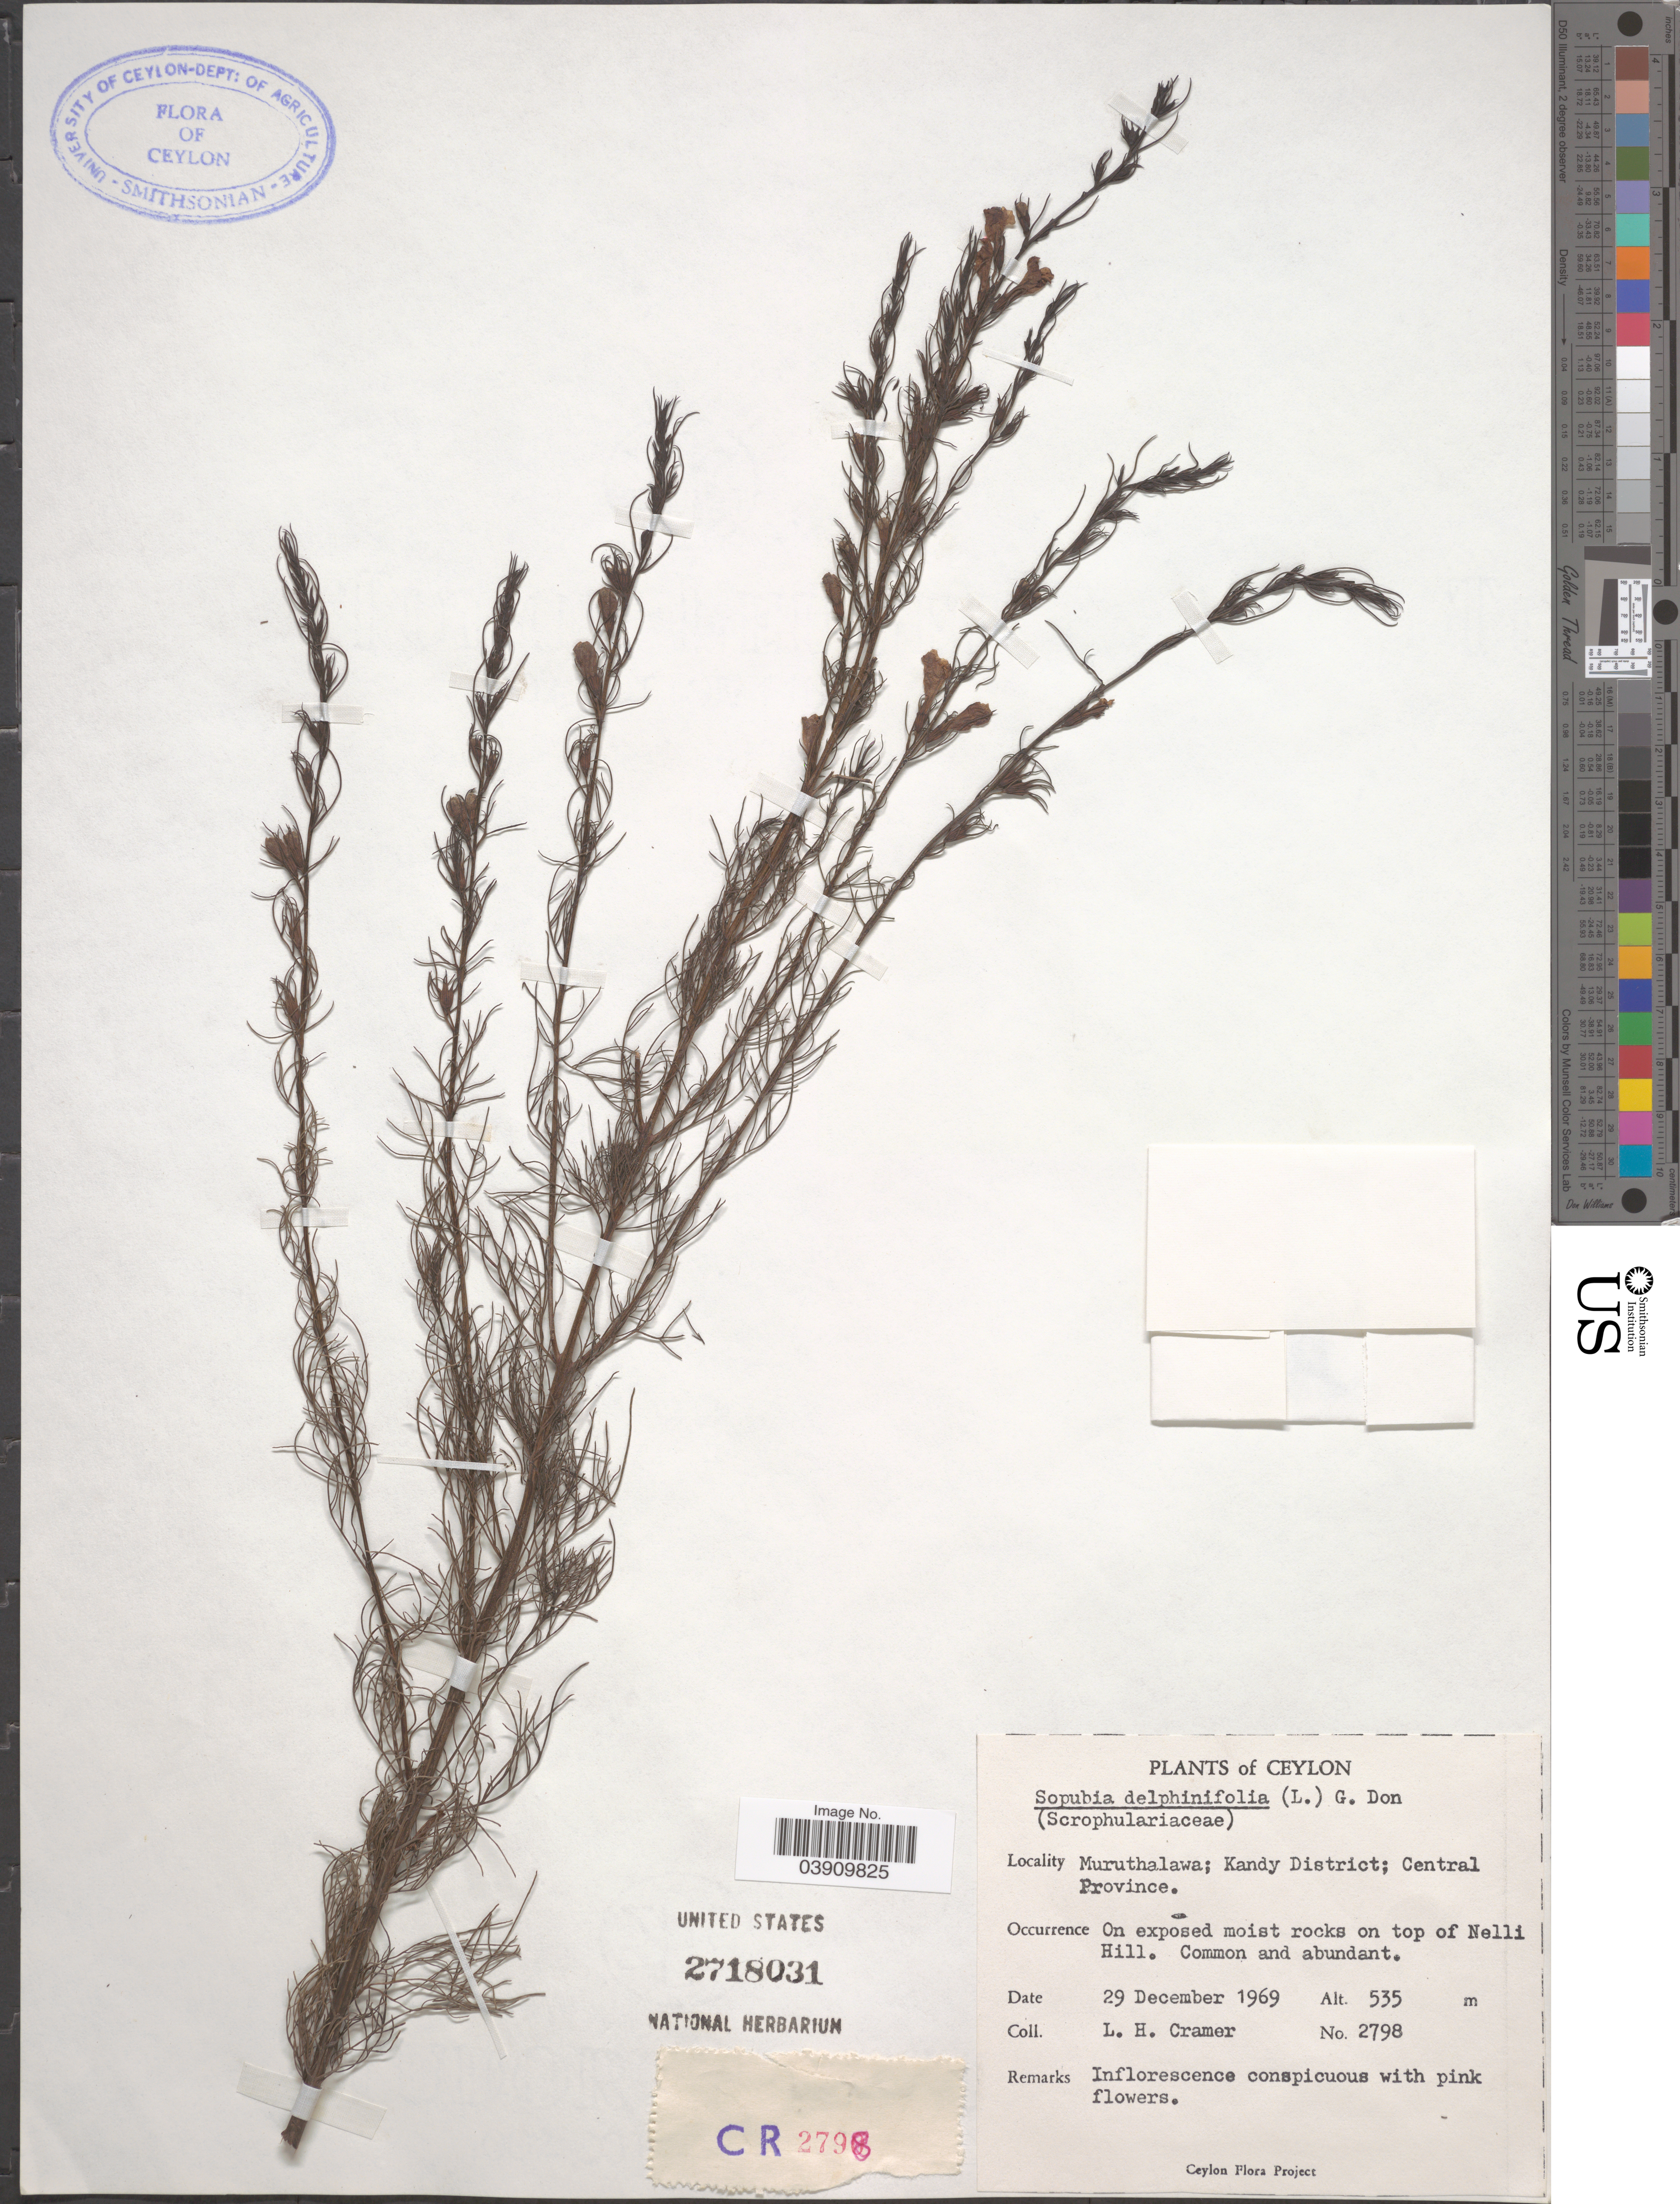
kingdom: Plantae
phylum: Tracheophyta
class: Magnoliopsida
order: Lamiales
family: Orobanchaceae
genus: Sopubia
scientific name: Sopubia delphinifolia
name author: G. Don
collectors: L. H. Cramer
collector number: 2798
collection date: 1969-12-29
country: Sri Lanka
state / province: Central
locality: Ceylon. Muruthalawa; Kandy District. On exposed moist rocks on top of Nelli Hill.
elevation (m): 535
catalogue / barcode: US 2718031